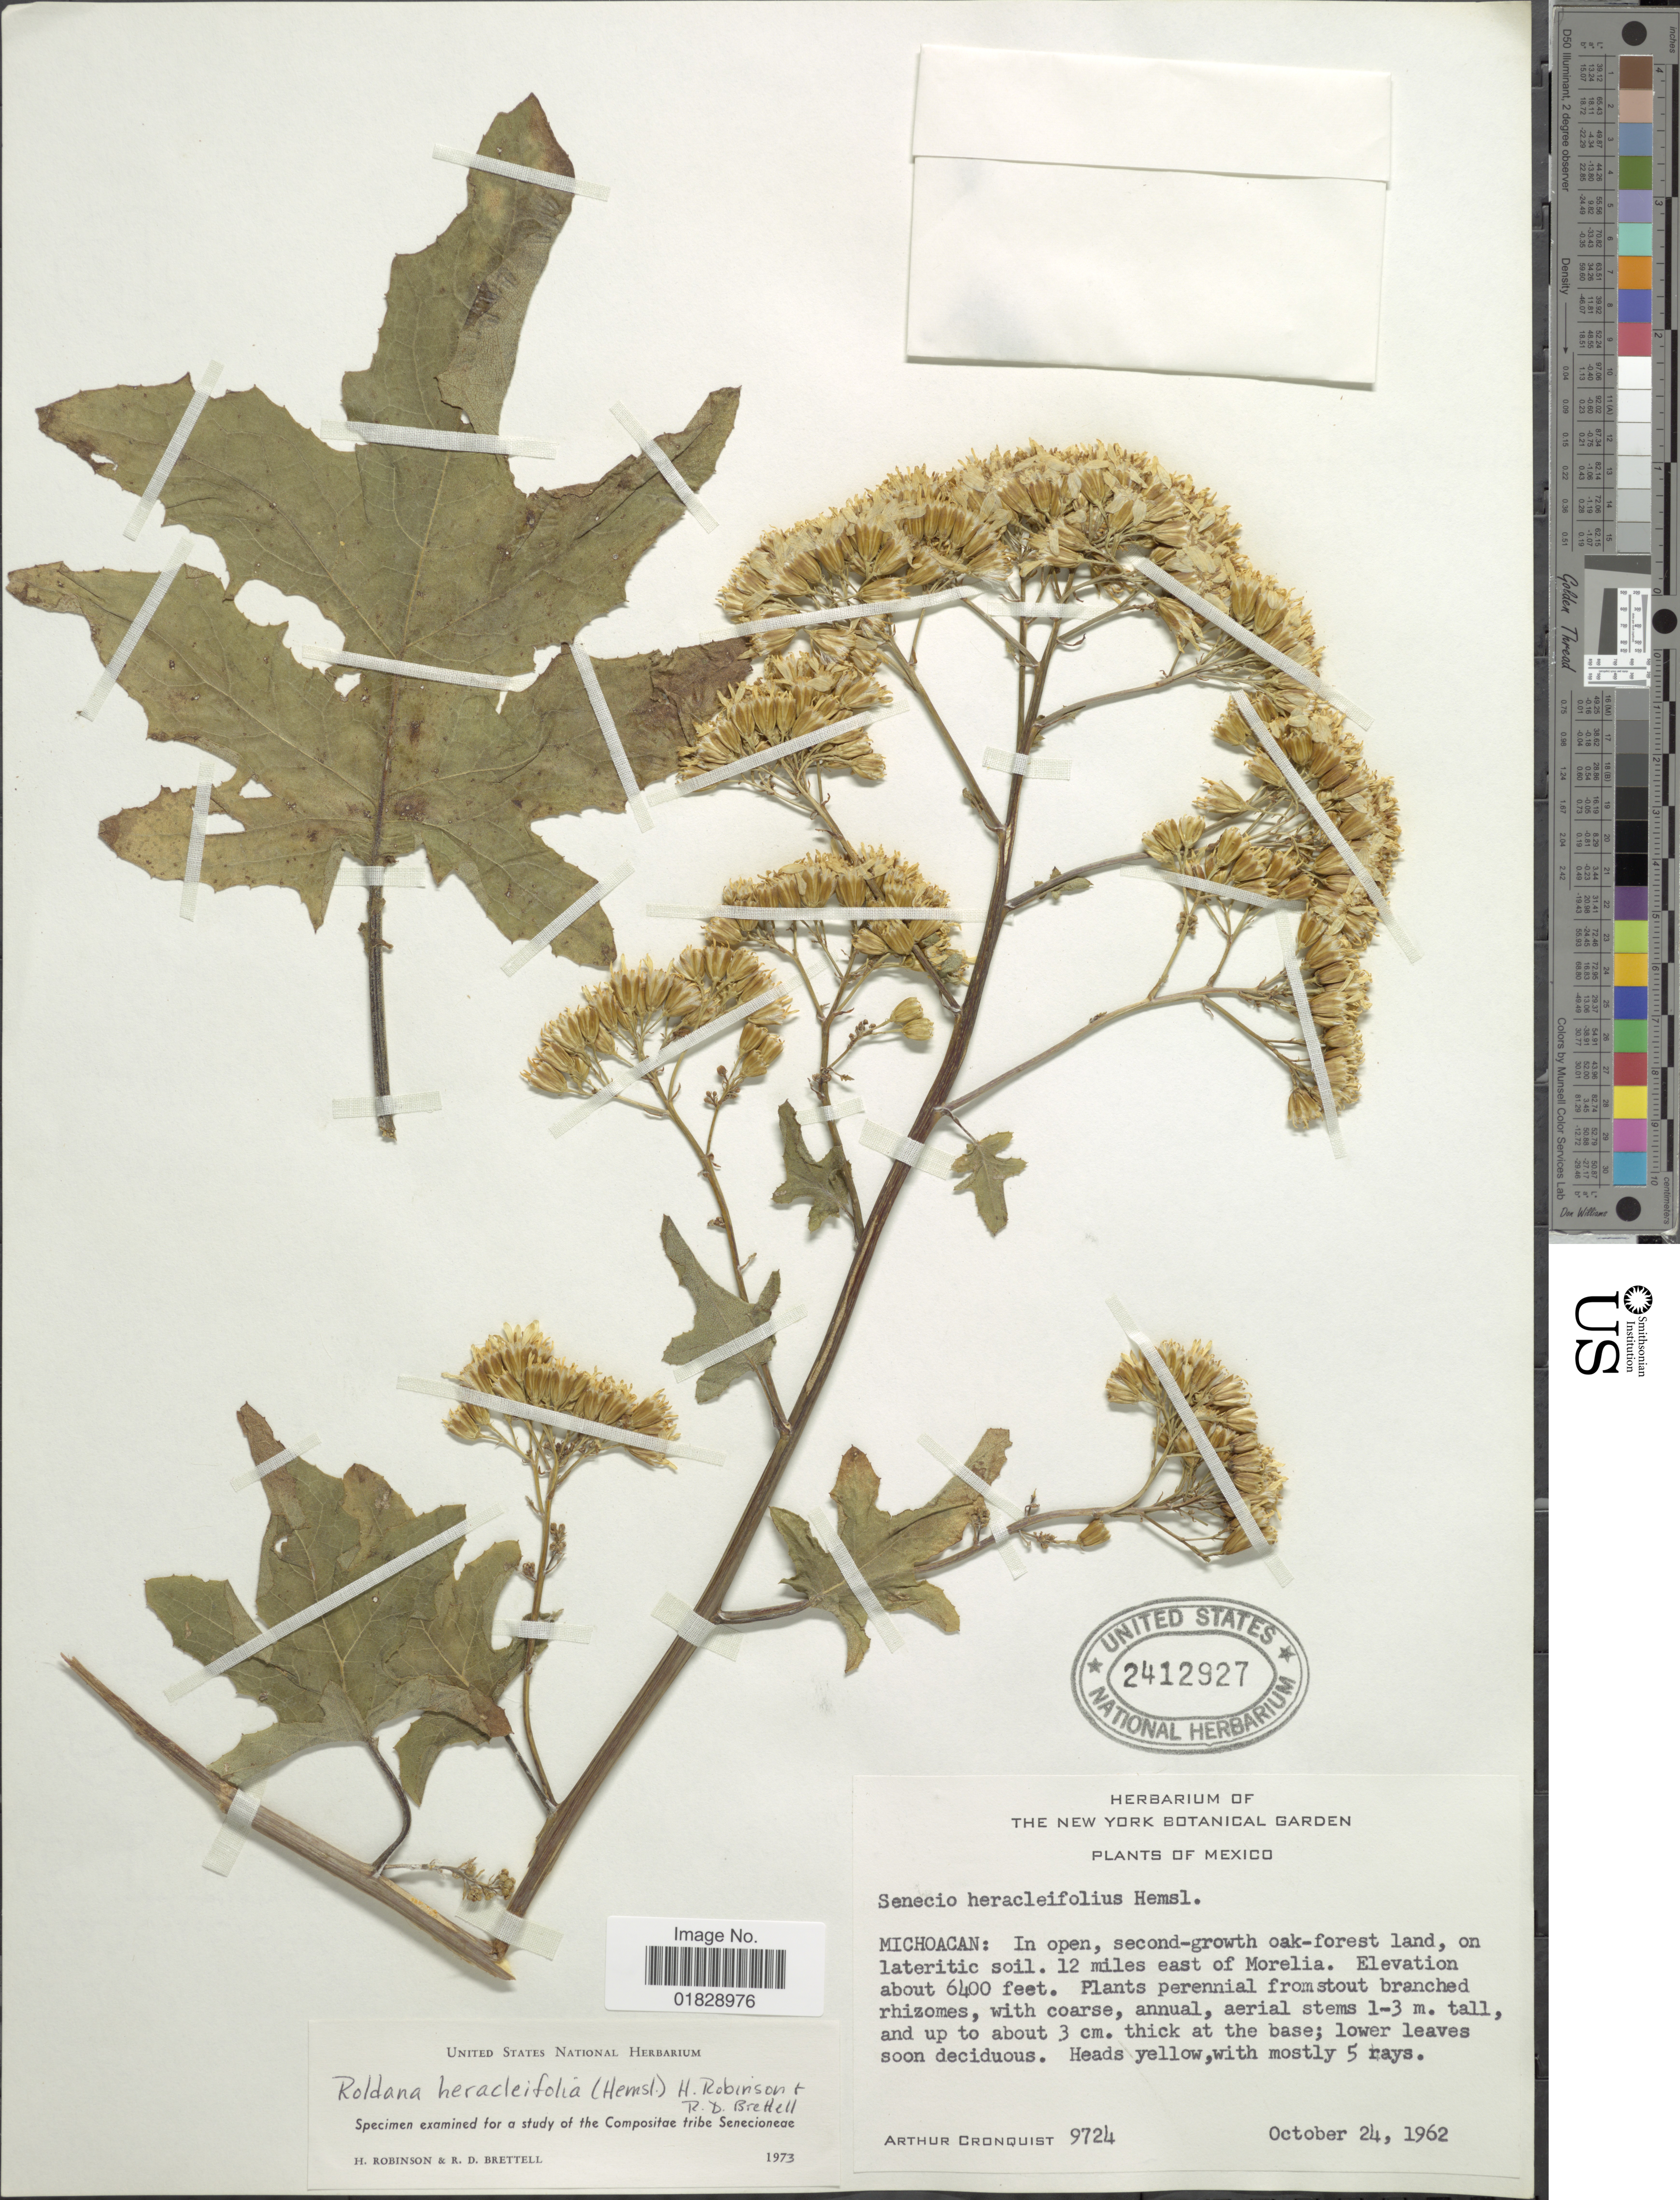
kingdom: Plantae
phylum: Tracheophyta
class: Magnoliopsida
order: Asterales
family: Asteraceae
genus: Roldana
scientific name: Roldana heracleifolia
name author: (Hemsl.) H. Rob. & Brettell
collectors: A. J. Cronquist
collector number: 9724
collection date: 1962-10-24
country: Mexico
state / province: Michoacán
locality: Michoacan: In open, second-growth oak-forest land, on lateritic soil. 12 miles east of Morelia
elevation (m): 1951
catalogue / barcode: US 2412927